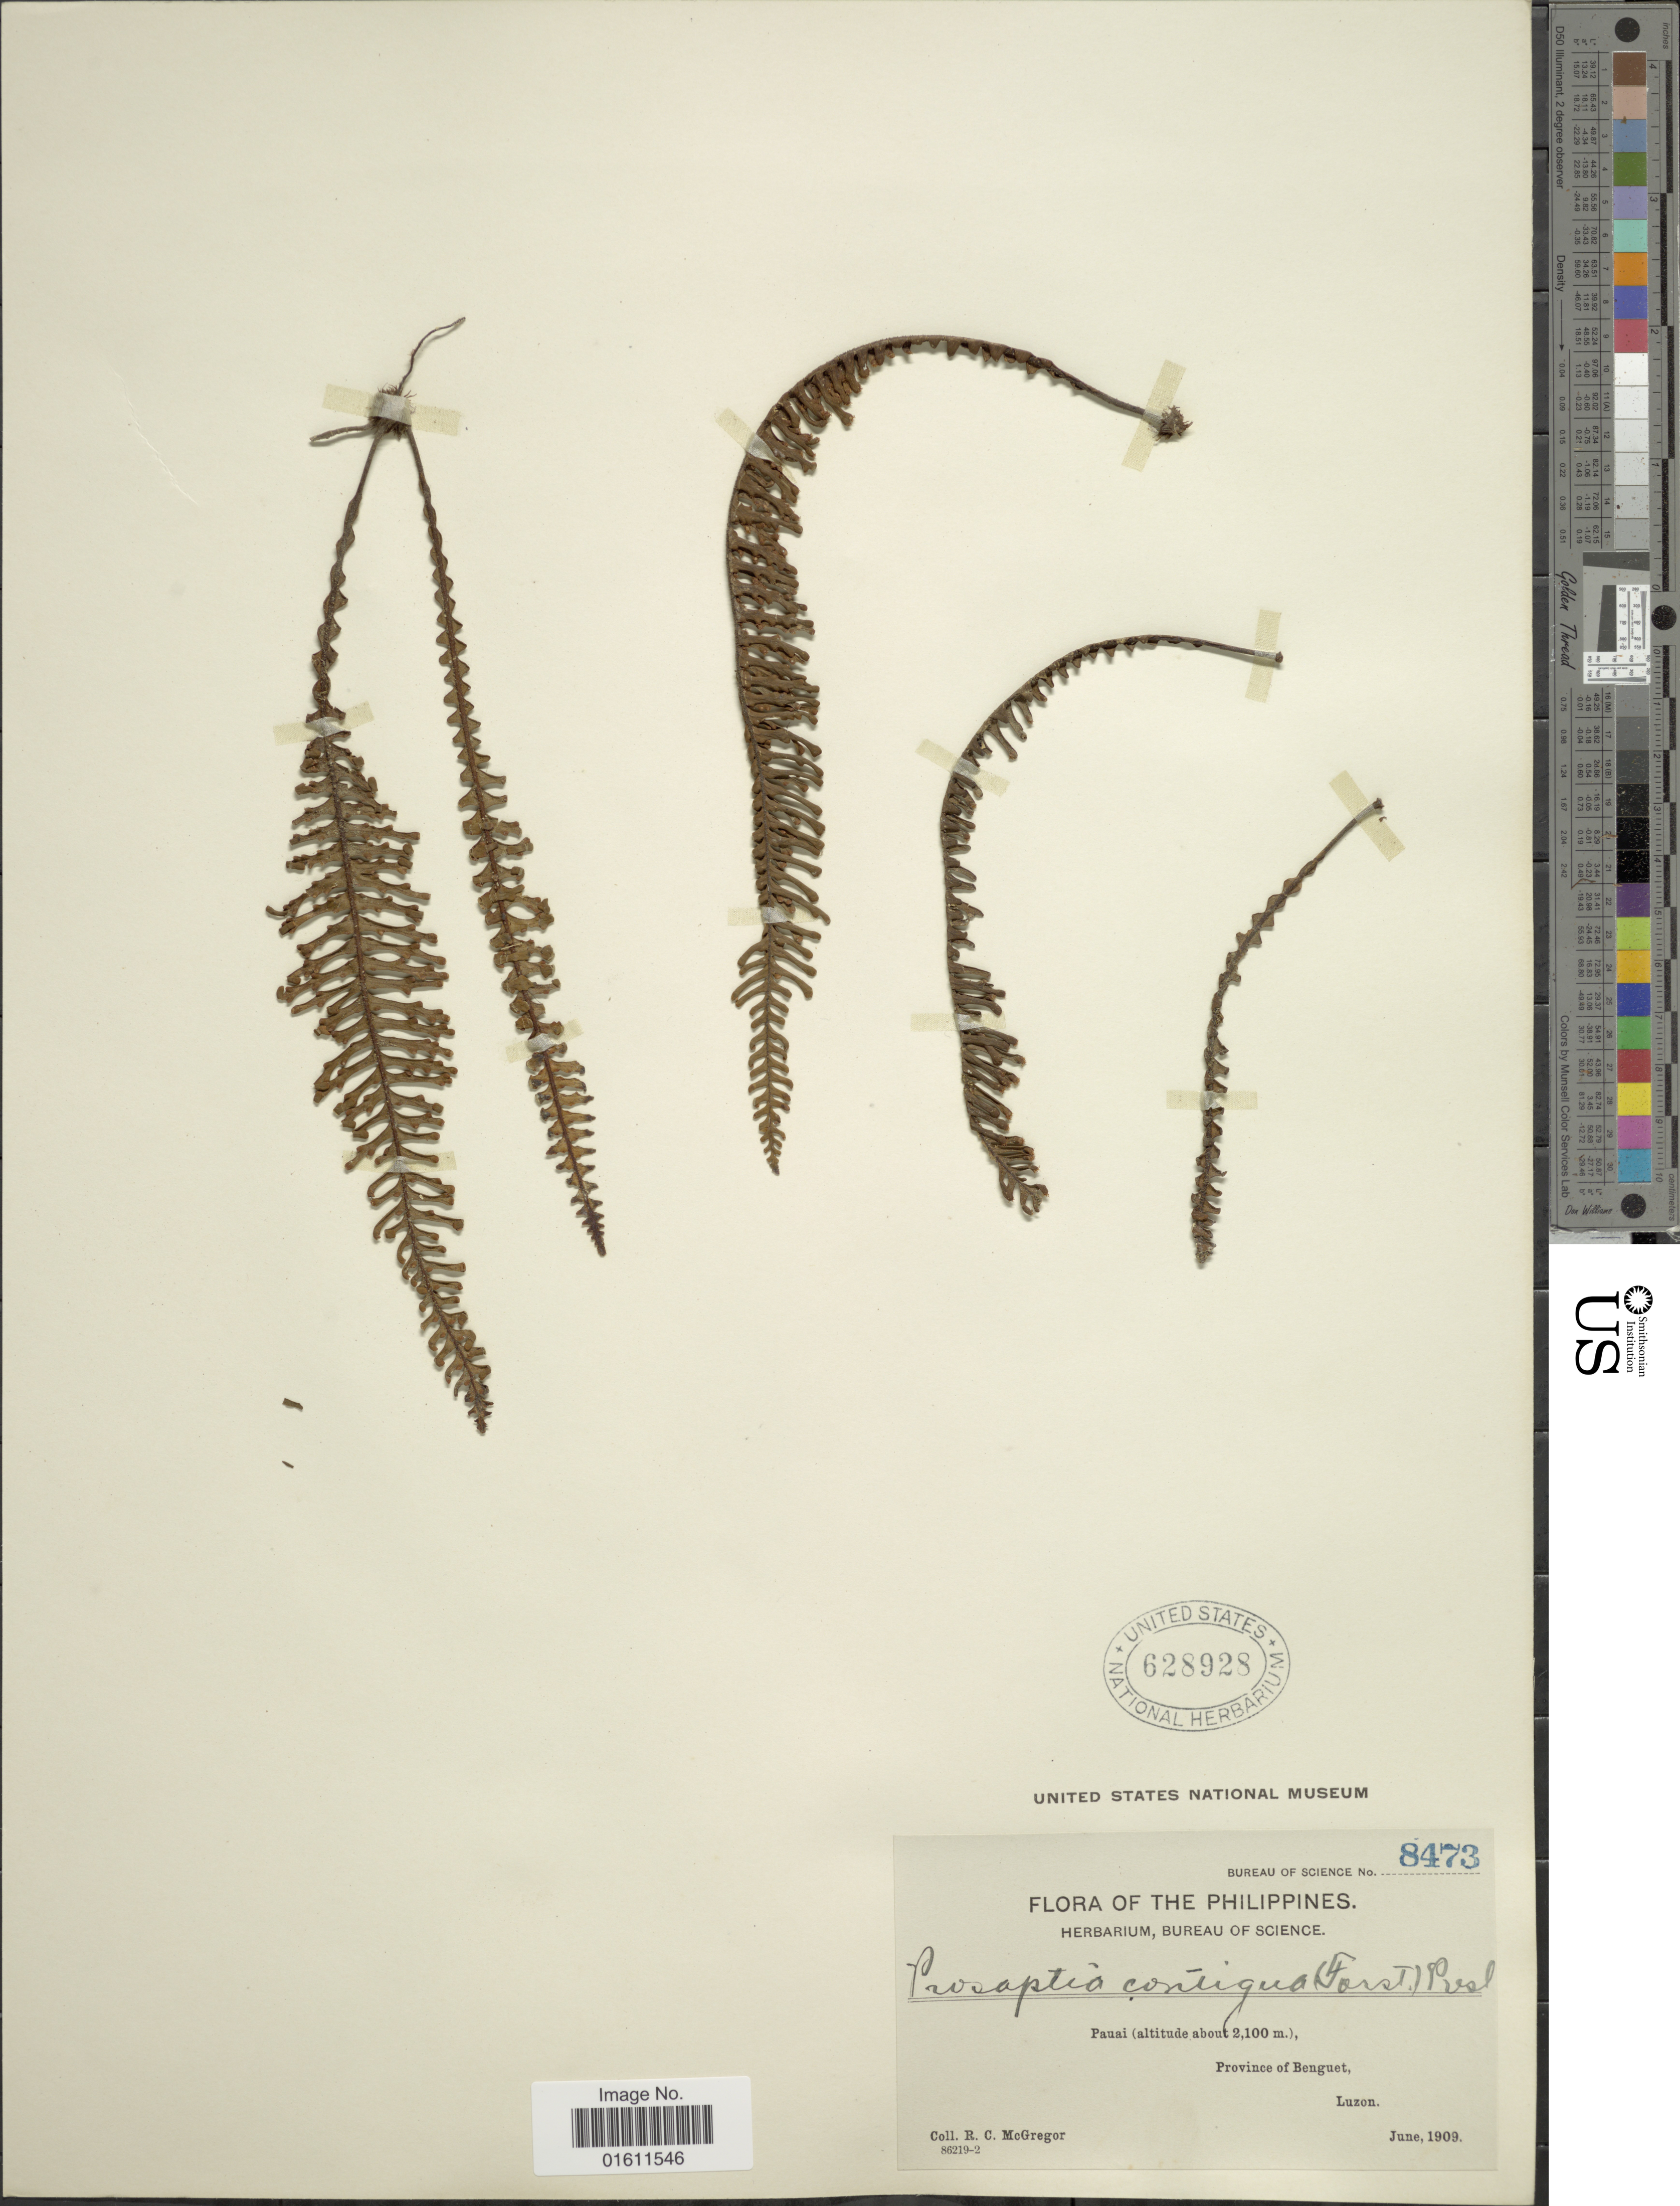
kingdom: Plantae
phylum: Tracheophyta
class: Polypodiopsida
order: Polypodiales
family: Polypodiaceae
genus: Prosaptia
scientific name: Prosaptia contigua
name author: (G. Forst.) Presl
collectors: R. C. McGregor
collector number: Bureau of Science 8473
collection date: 1909-06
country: Philippines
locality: Pauai, Province of Benguet, Luzon.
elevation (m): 2100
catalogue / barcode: US 628928